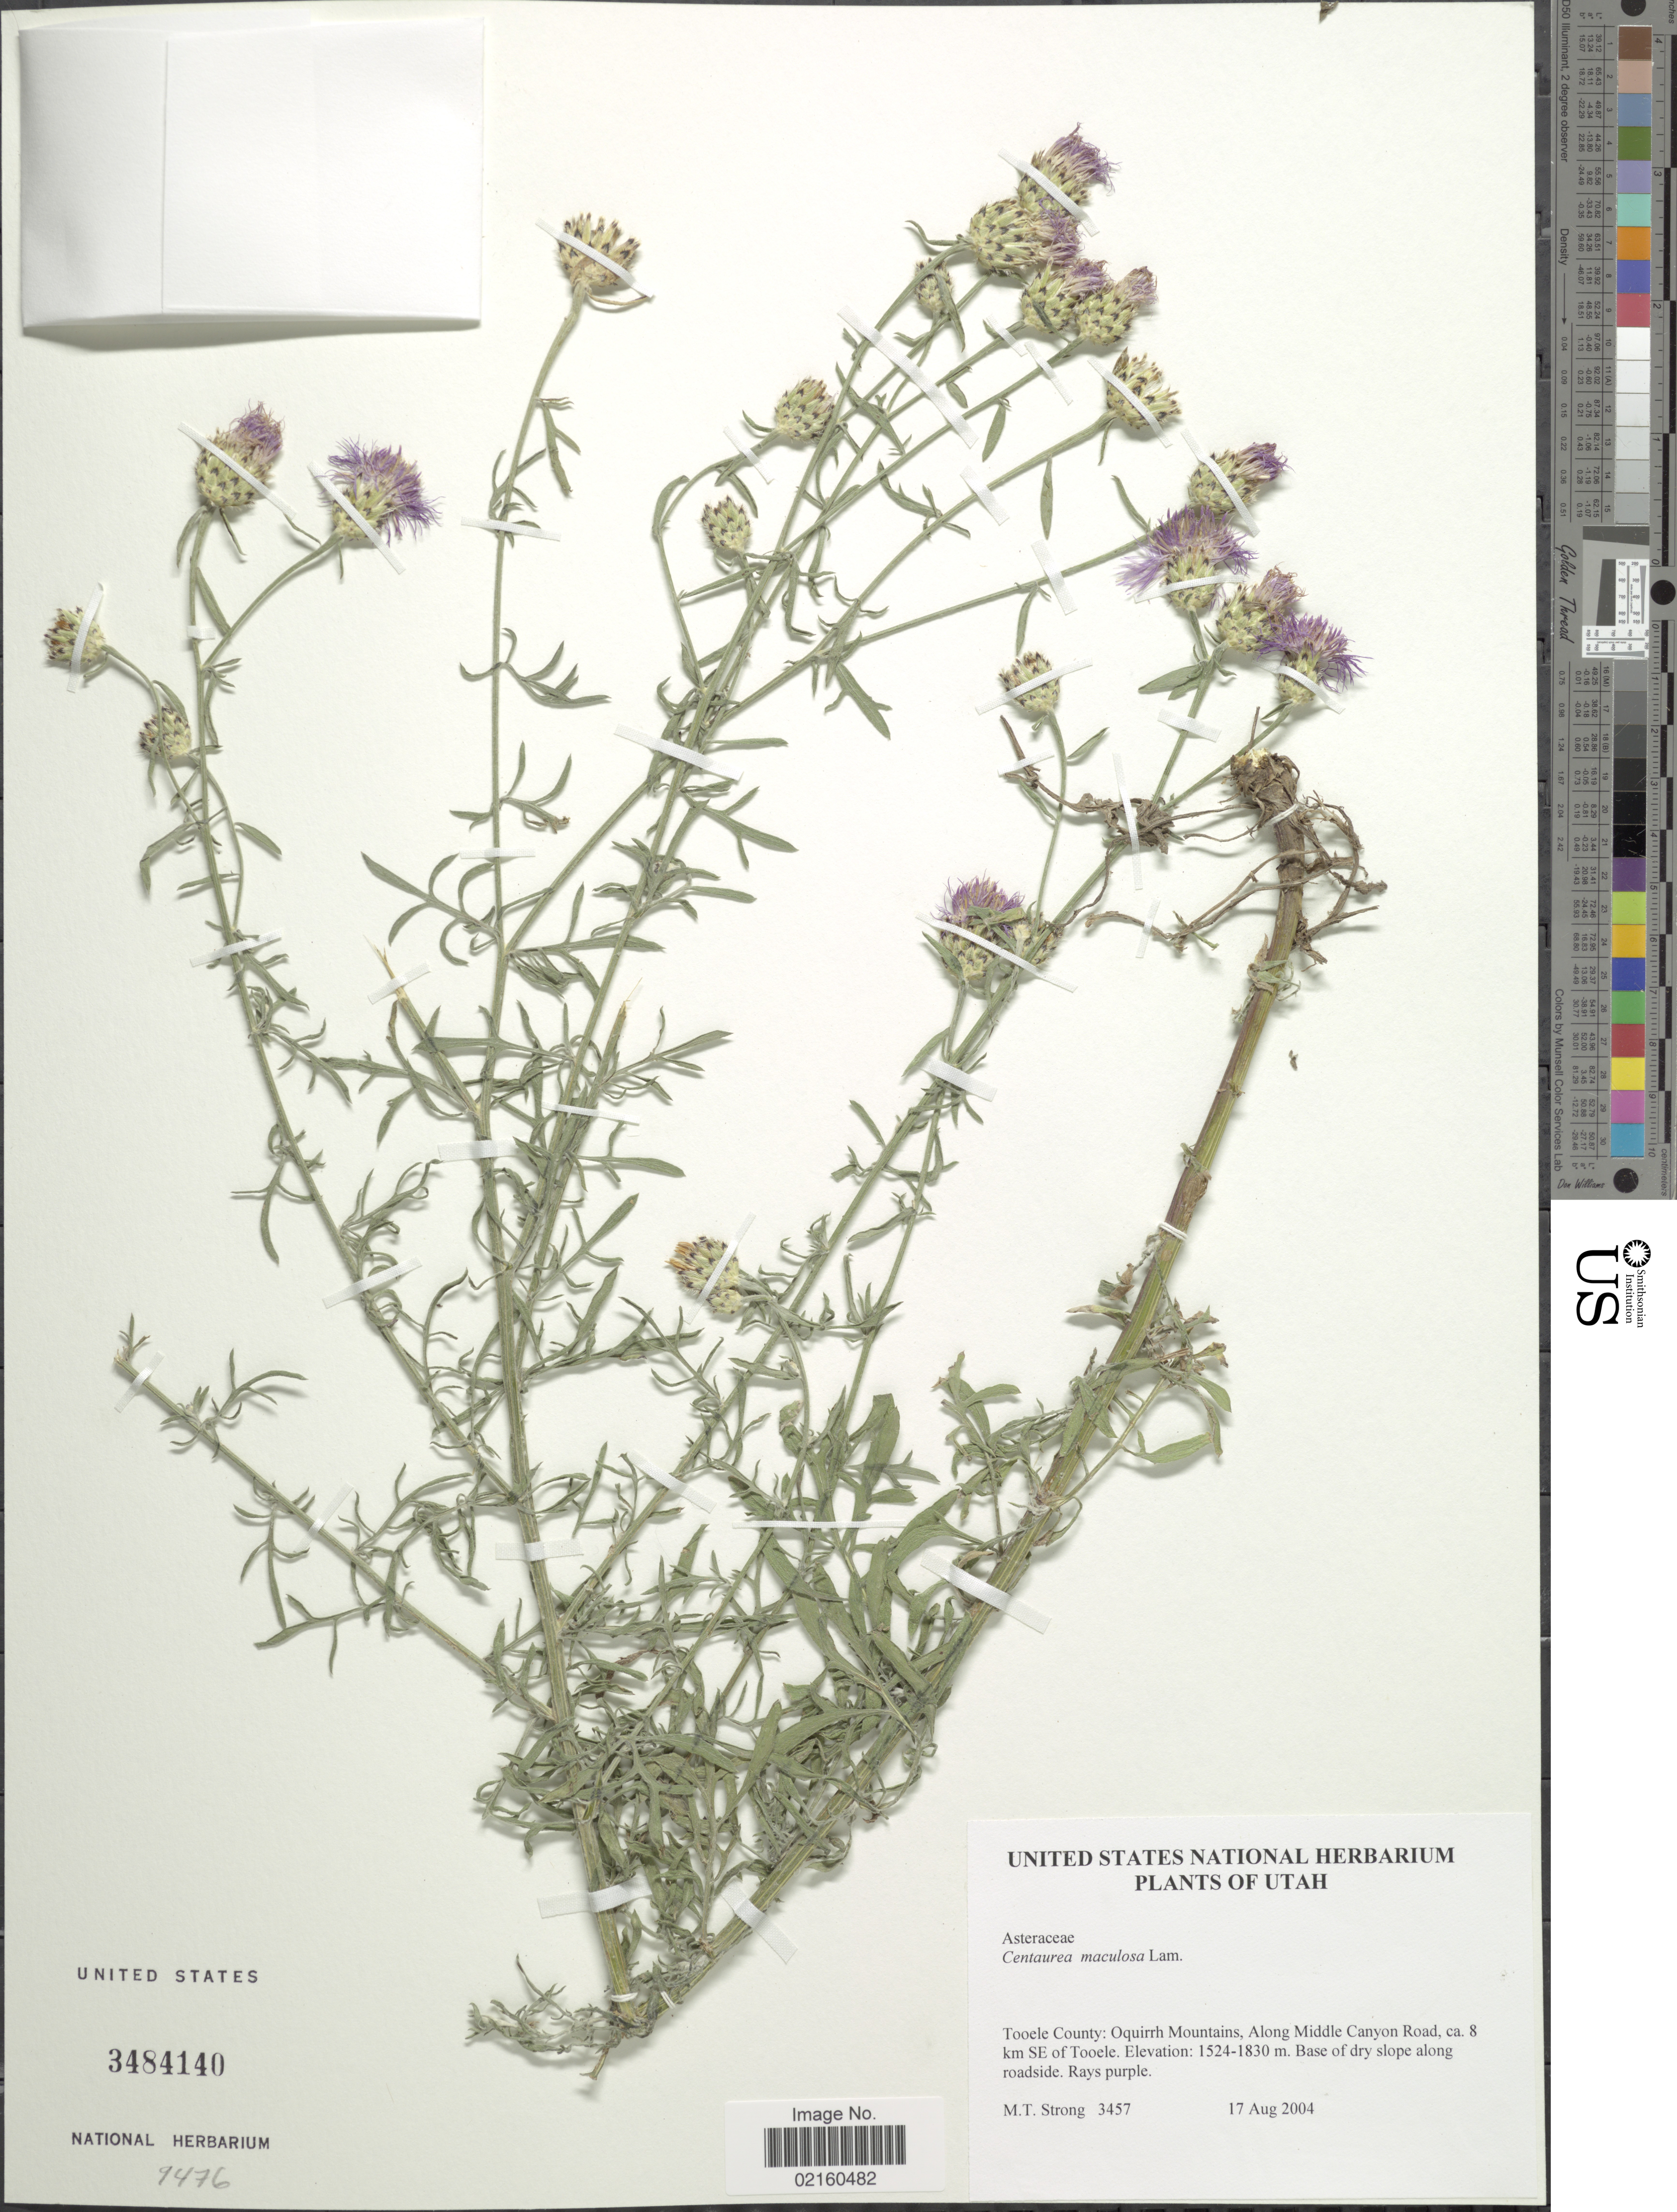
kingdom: Plantae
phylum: Tracheophyta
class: Magnoliopsida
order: Asterales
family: Asteraceae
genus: Centaurea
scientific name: Centaurea stoebe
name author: L.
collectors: M. T. Strong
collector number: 3457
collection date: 2004-08-17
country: United States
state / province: Utah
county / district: Tooele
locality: Oquirrh Mountains, along Middle Canyon Road, ca 8 km SE of Tooele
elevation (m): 1524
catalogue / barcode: US 3484140